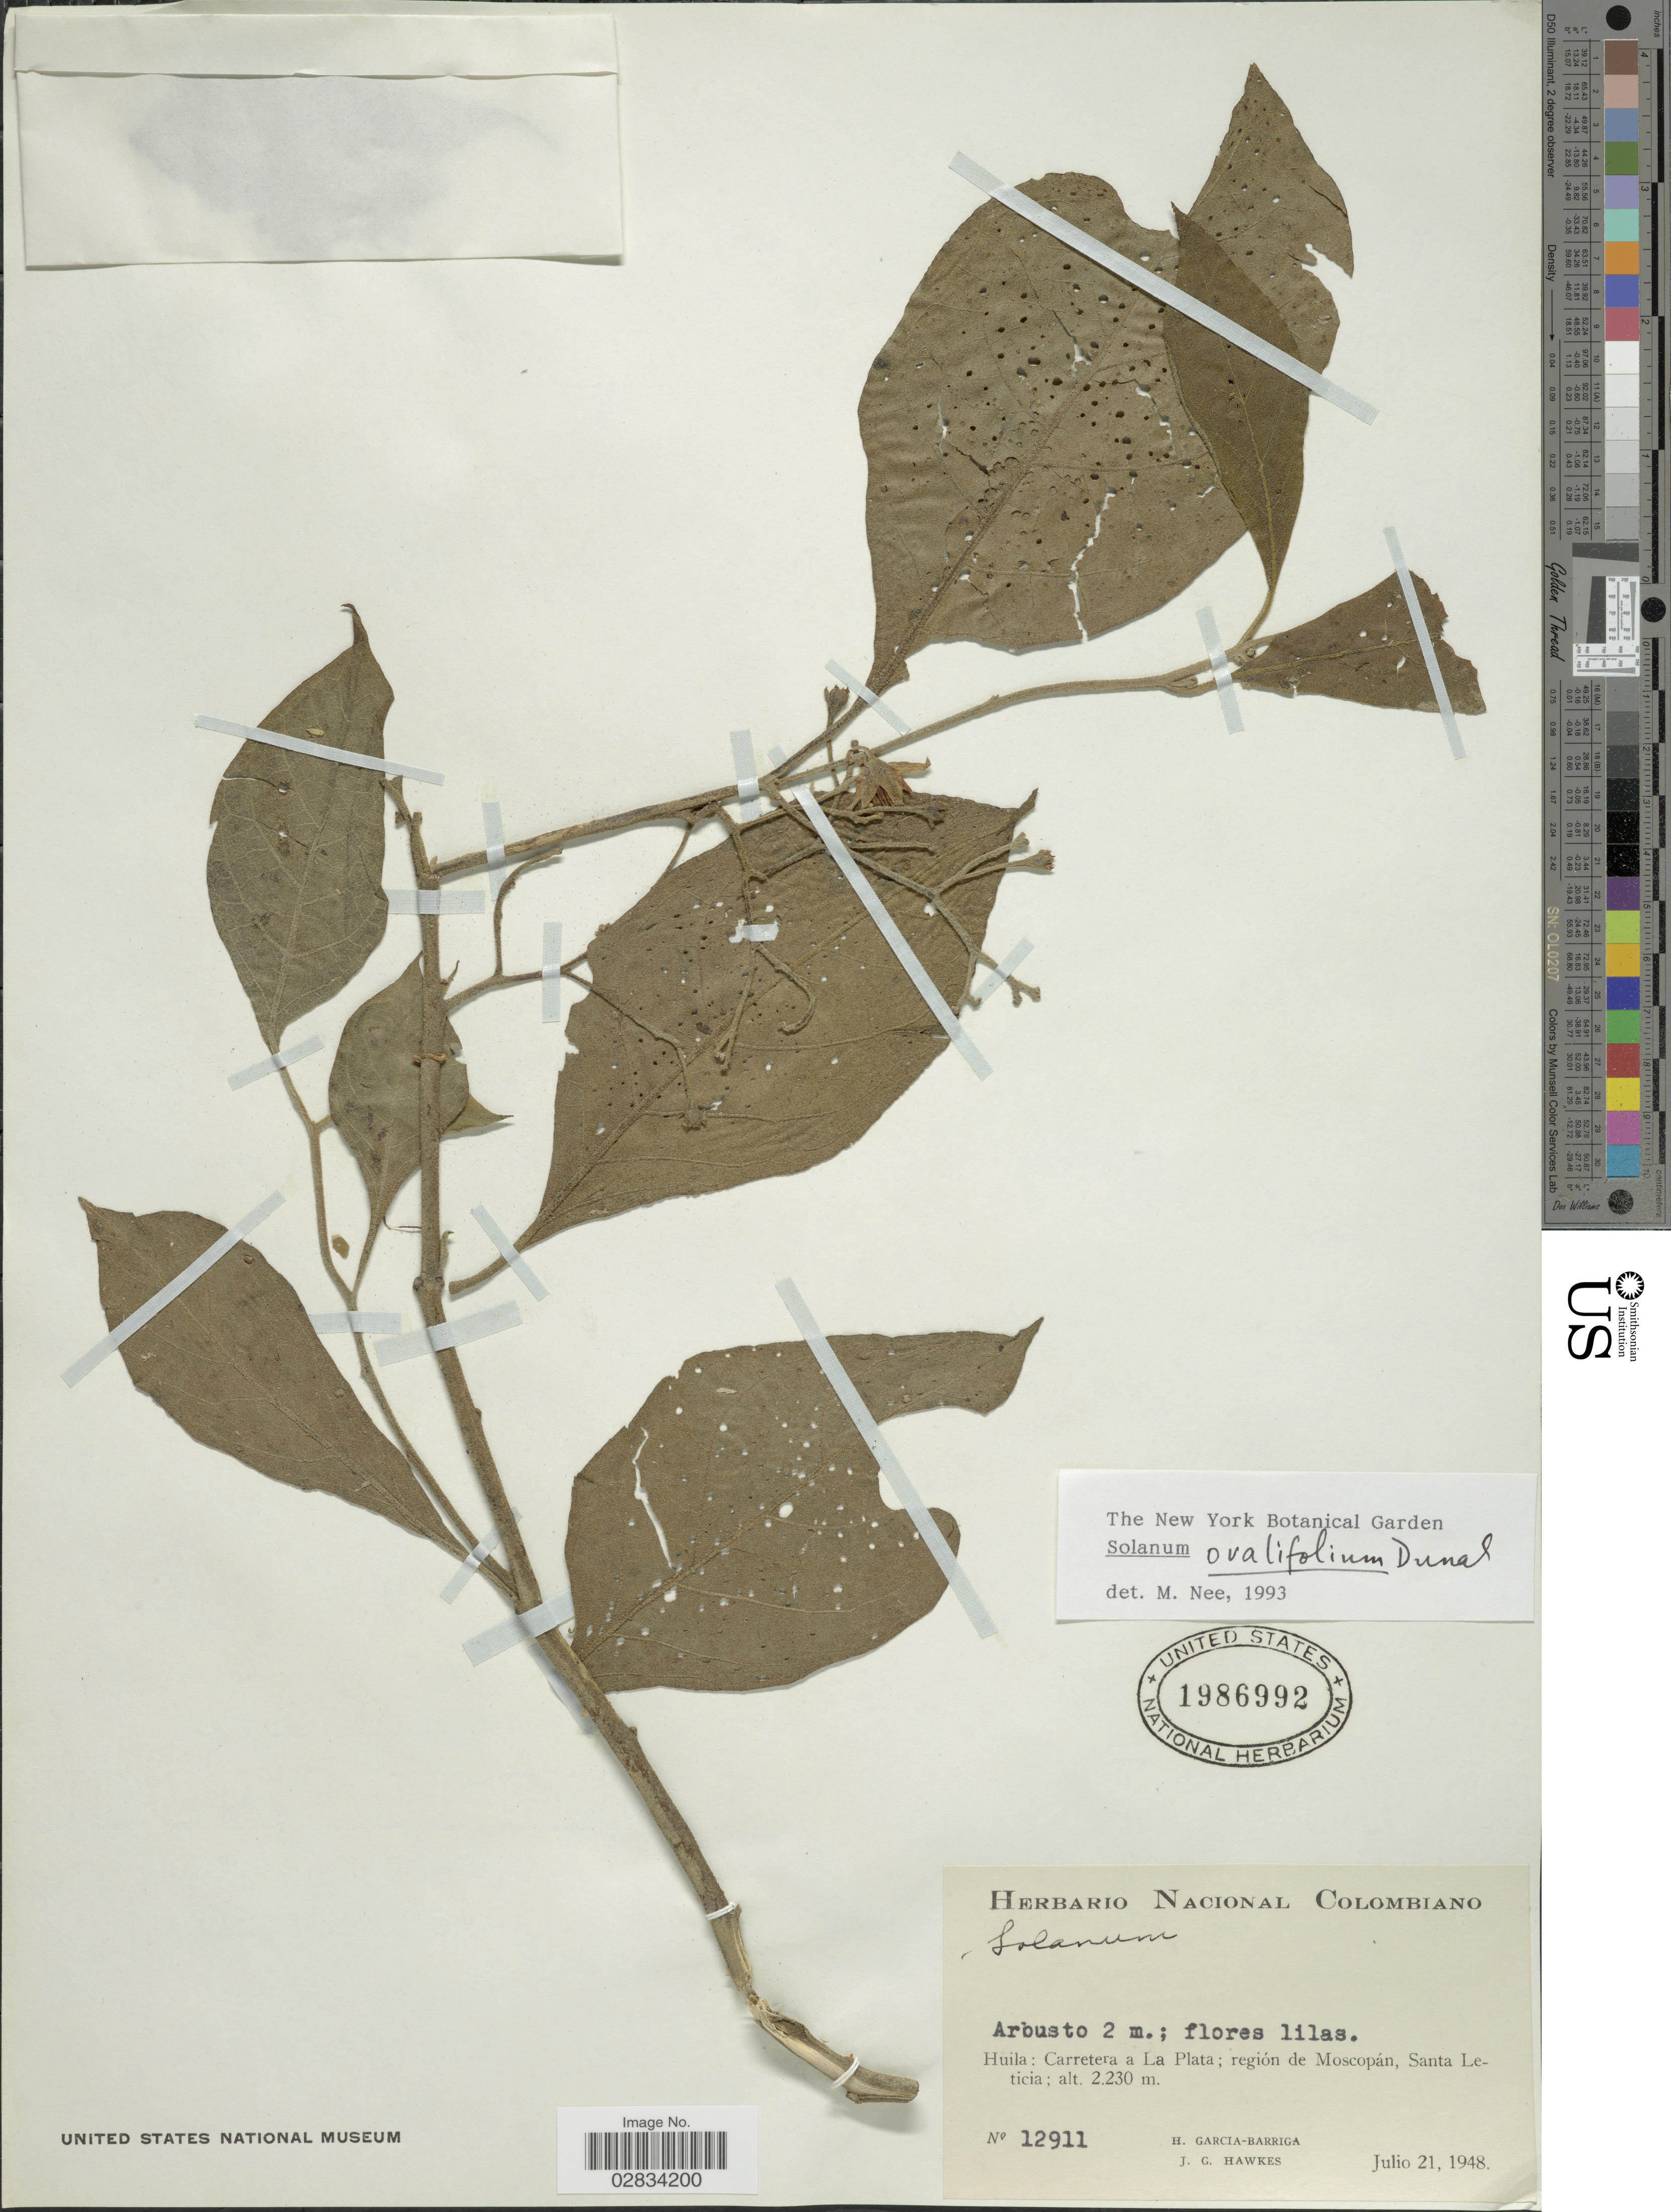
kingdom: Plantae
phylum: Tracheophyta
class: Magnoliopsida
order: Solanales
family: Solanaceae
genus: Solanum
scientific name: Solanum ovalifolium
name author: Dunal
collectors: H. García Barriga & J. Hawkes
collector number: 12911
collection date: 1948-07-21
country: Colombia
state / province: Huila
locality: Carretera a La Plata, región de Moscopán, Santa Leticia.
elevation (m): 2230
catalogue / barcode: US 1986992